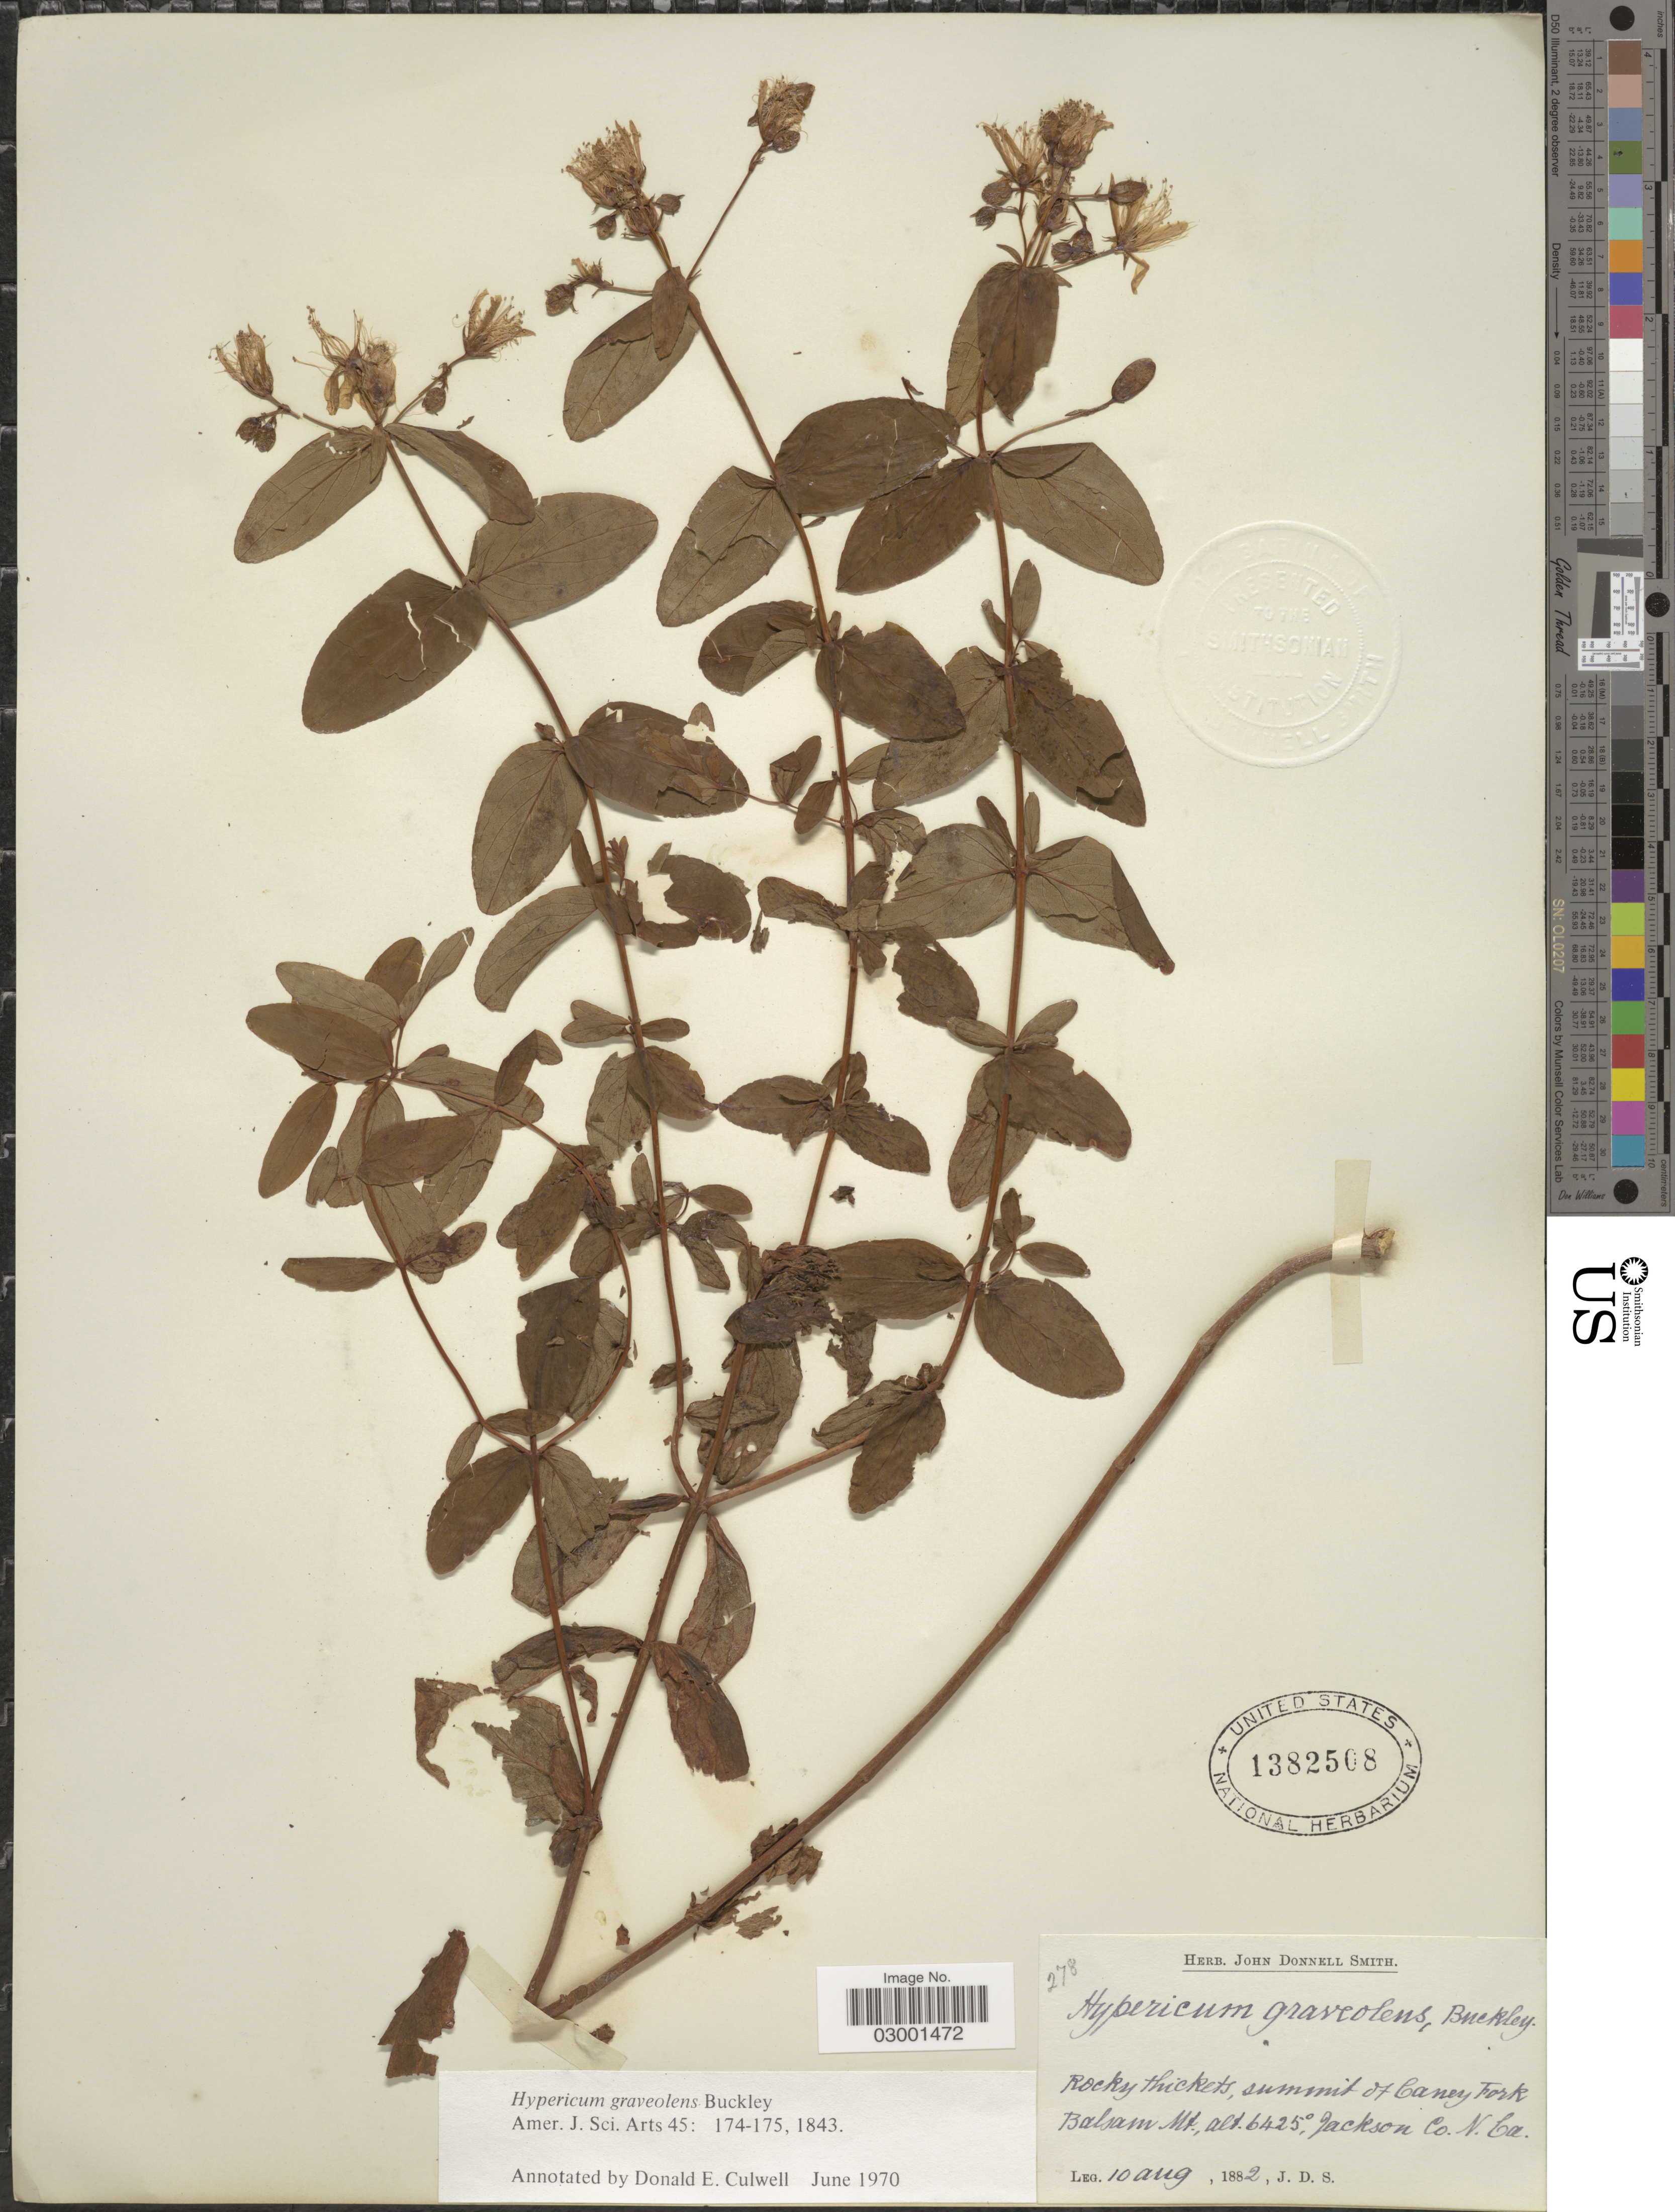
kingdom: Plantae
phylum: Tracheophyta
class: Magnoliopsida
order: Malpighiales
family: Hypericaceae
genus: Hypericum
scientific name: Hypericum graveolens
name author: Buckley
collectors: J. Donnell Smith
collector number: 278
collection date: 1882-08-10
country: United States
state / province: North Carolina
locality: Summit of Caney Fork, Balsam Mt., Jackson Co. N. Ca.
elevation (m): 1958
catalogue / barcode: US 1382508